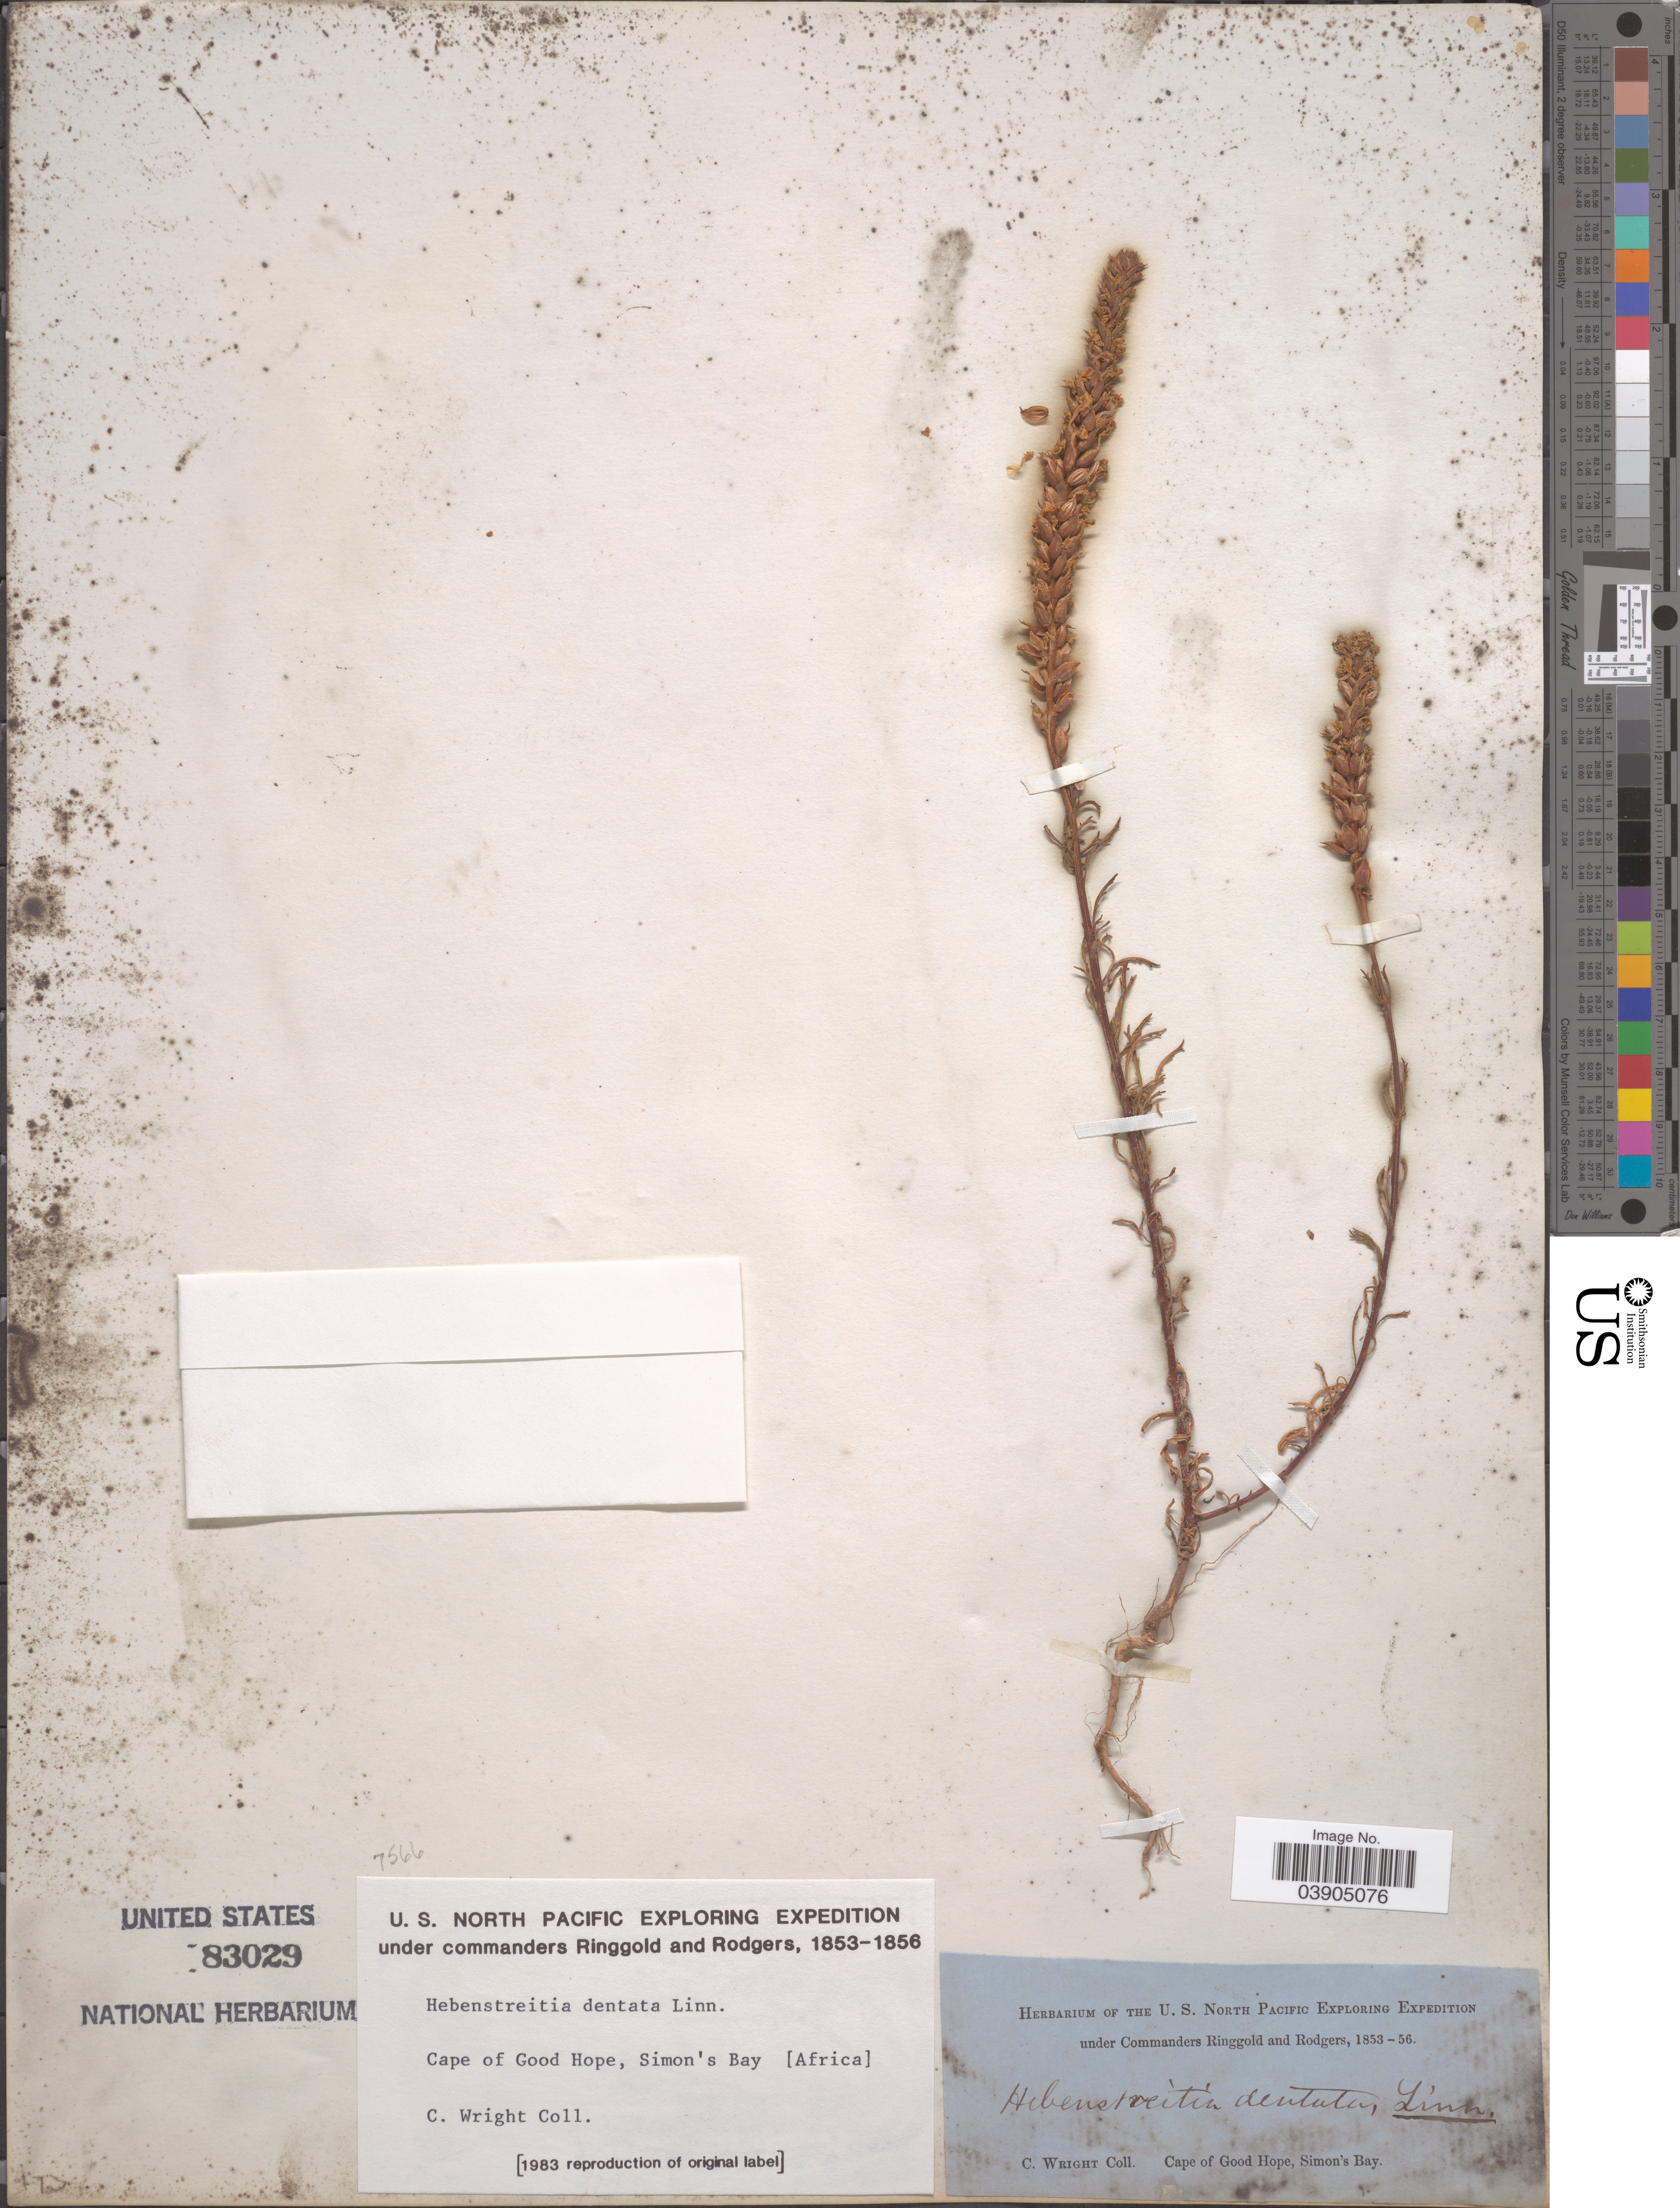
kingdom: Plantae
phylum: Tracheophyta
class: Magnoliopsida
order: Lamiales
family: Scrophulariaceae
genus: Hebenstretia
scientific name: Hebenstretia dentata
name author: L.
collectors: C. Wright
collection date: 1853/1856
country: South Africa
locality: Cape of Good Hope, Simon's Bay [Africa].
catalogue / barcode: US 83029